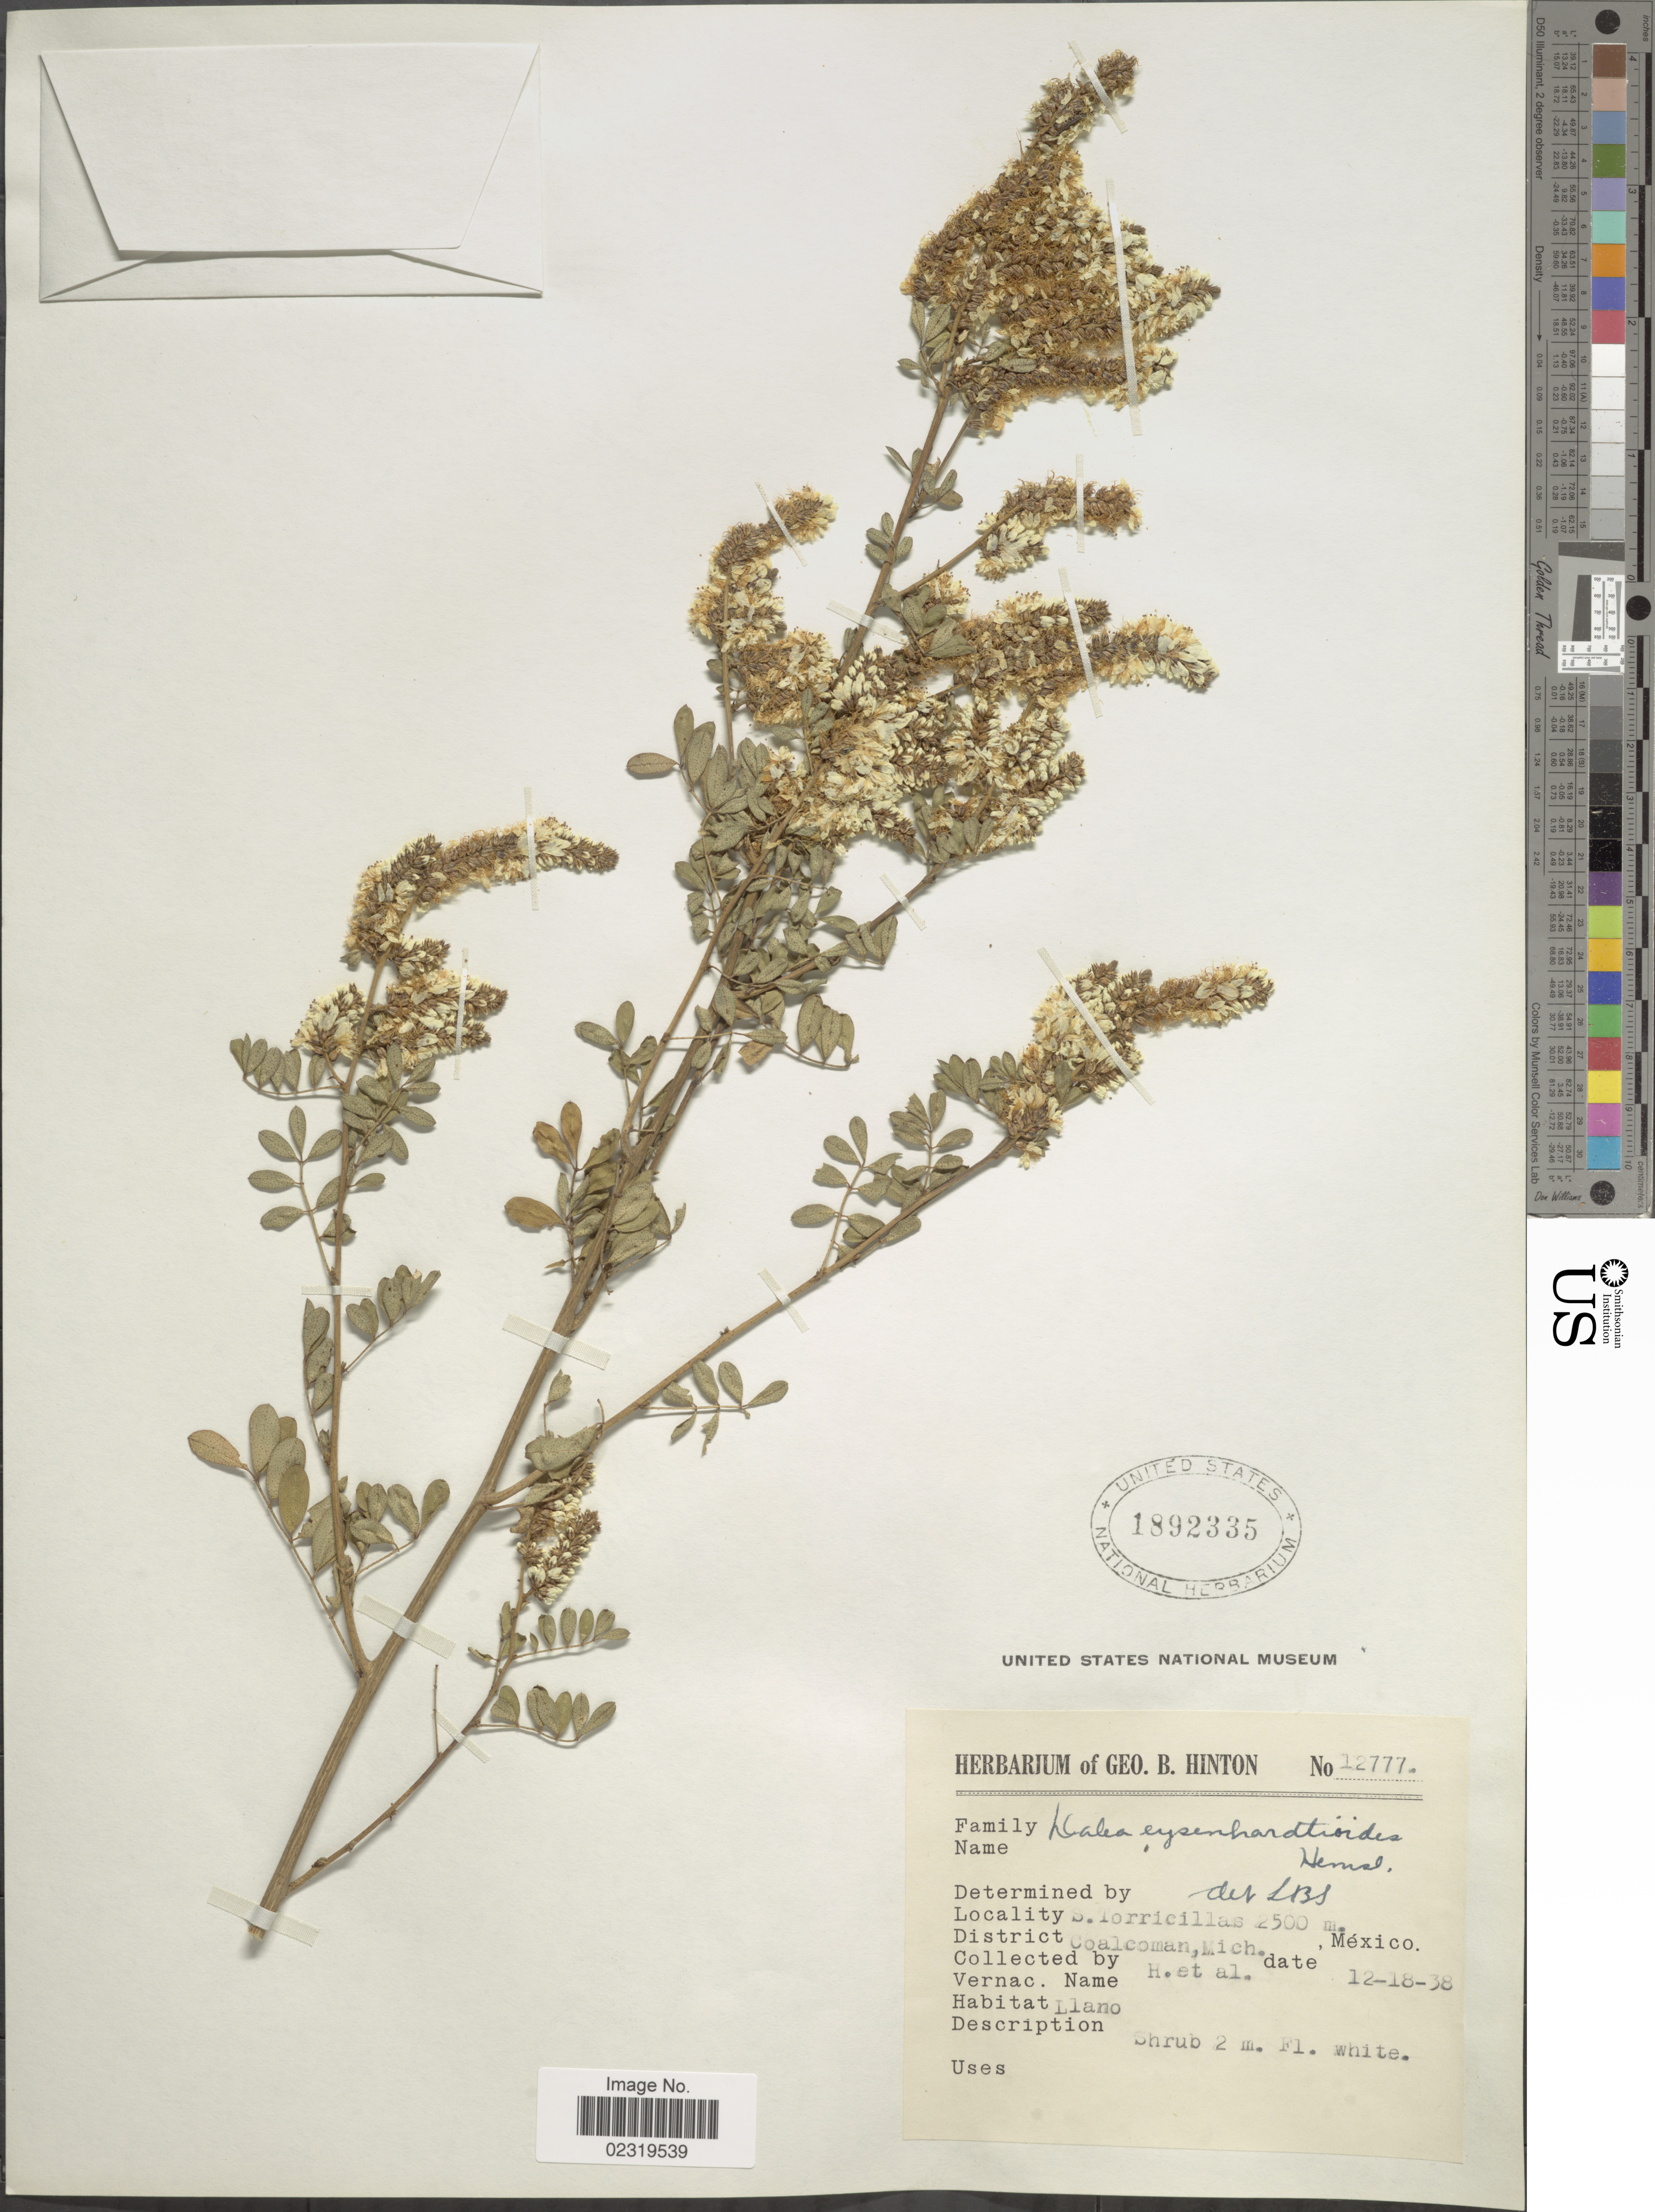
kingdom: Plantae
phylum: Tracheophyta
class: Magnoliopsida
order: Fabales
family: Fabaceae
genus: Dalea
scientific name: Dalea leucostachya var. eysenhardtioides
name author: (Hemsl.) Barneby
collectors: G. B. Hinton & et al.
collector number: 12777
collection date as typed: Transcribed d/m/y: 18/12/38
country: Mexico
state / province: Michoacán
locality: S. Torricillas, District Coalcoman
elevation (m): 2500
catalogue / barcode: US 1892335